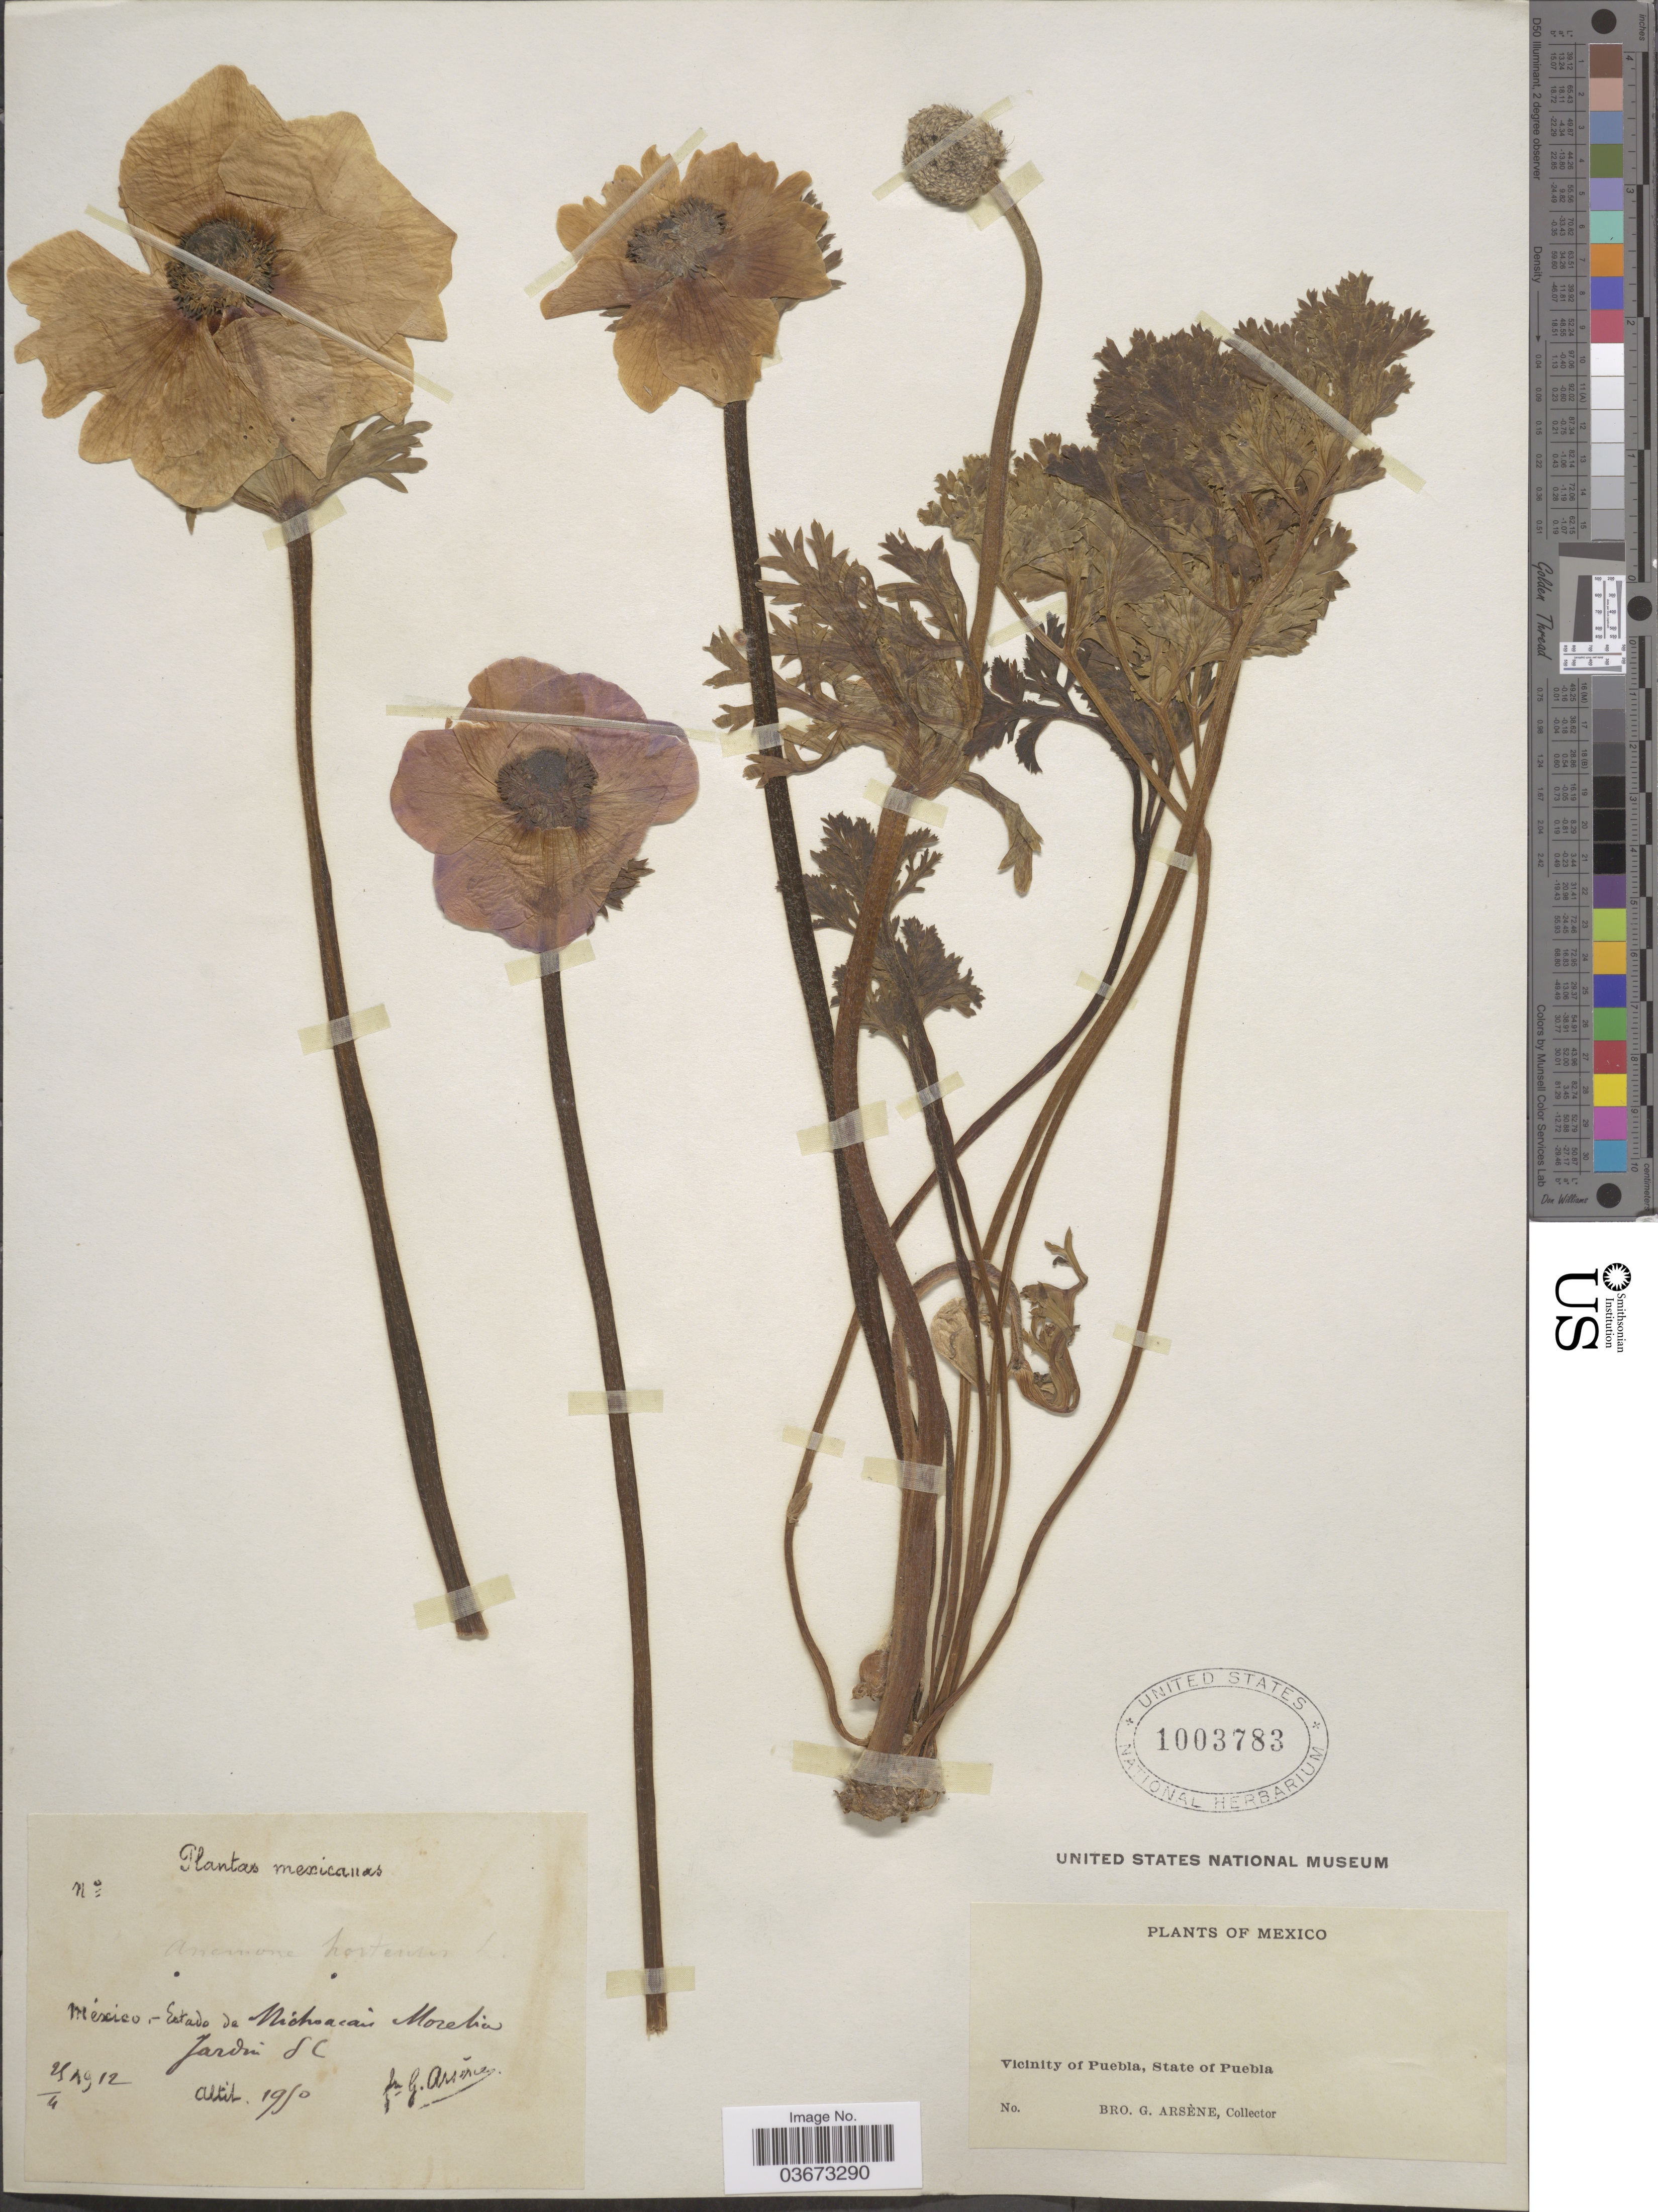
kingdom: Plantae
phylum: Tracheophyta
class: Magnoliopsida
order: Ranunculales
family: Ranunculaceae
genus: Anemone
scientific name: Anemone hortensis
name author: L.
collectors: Bro. G. Arsène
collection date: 1912-04-25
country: Mexico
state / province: Michoacán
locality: Jardin SC, Morelia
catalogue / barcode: US 1003783